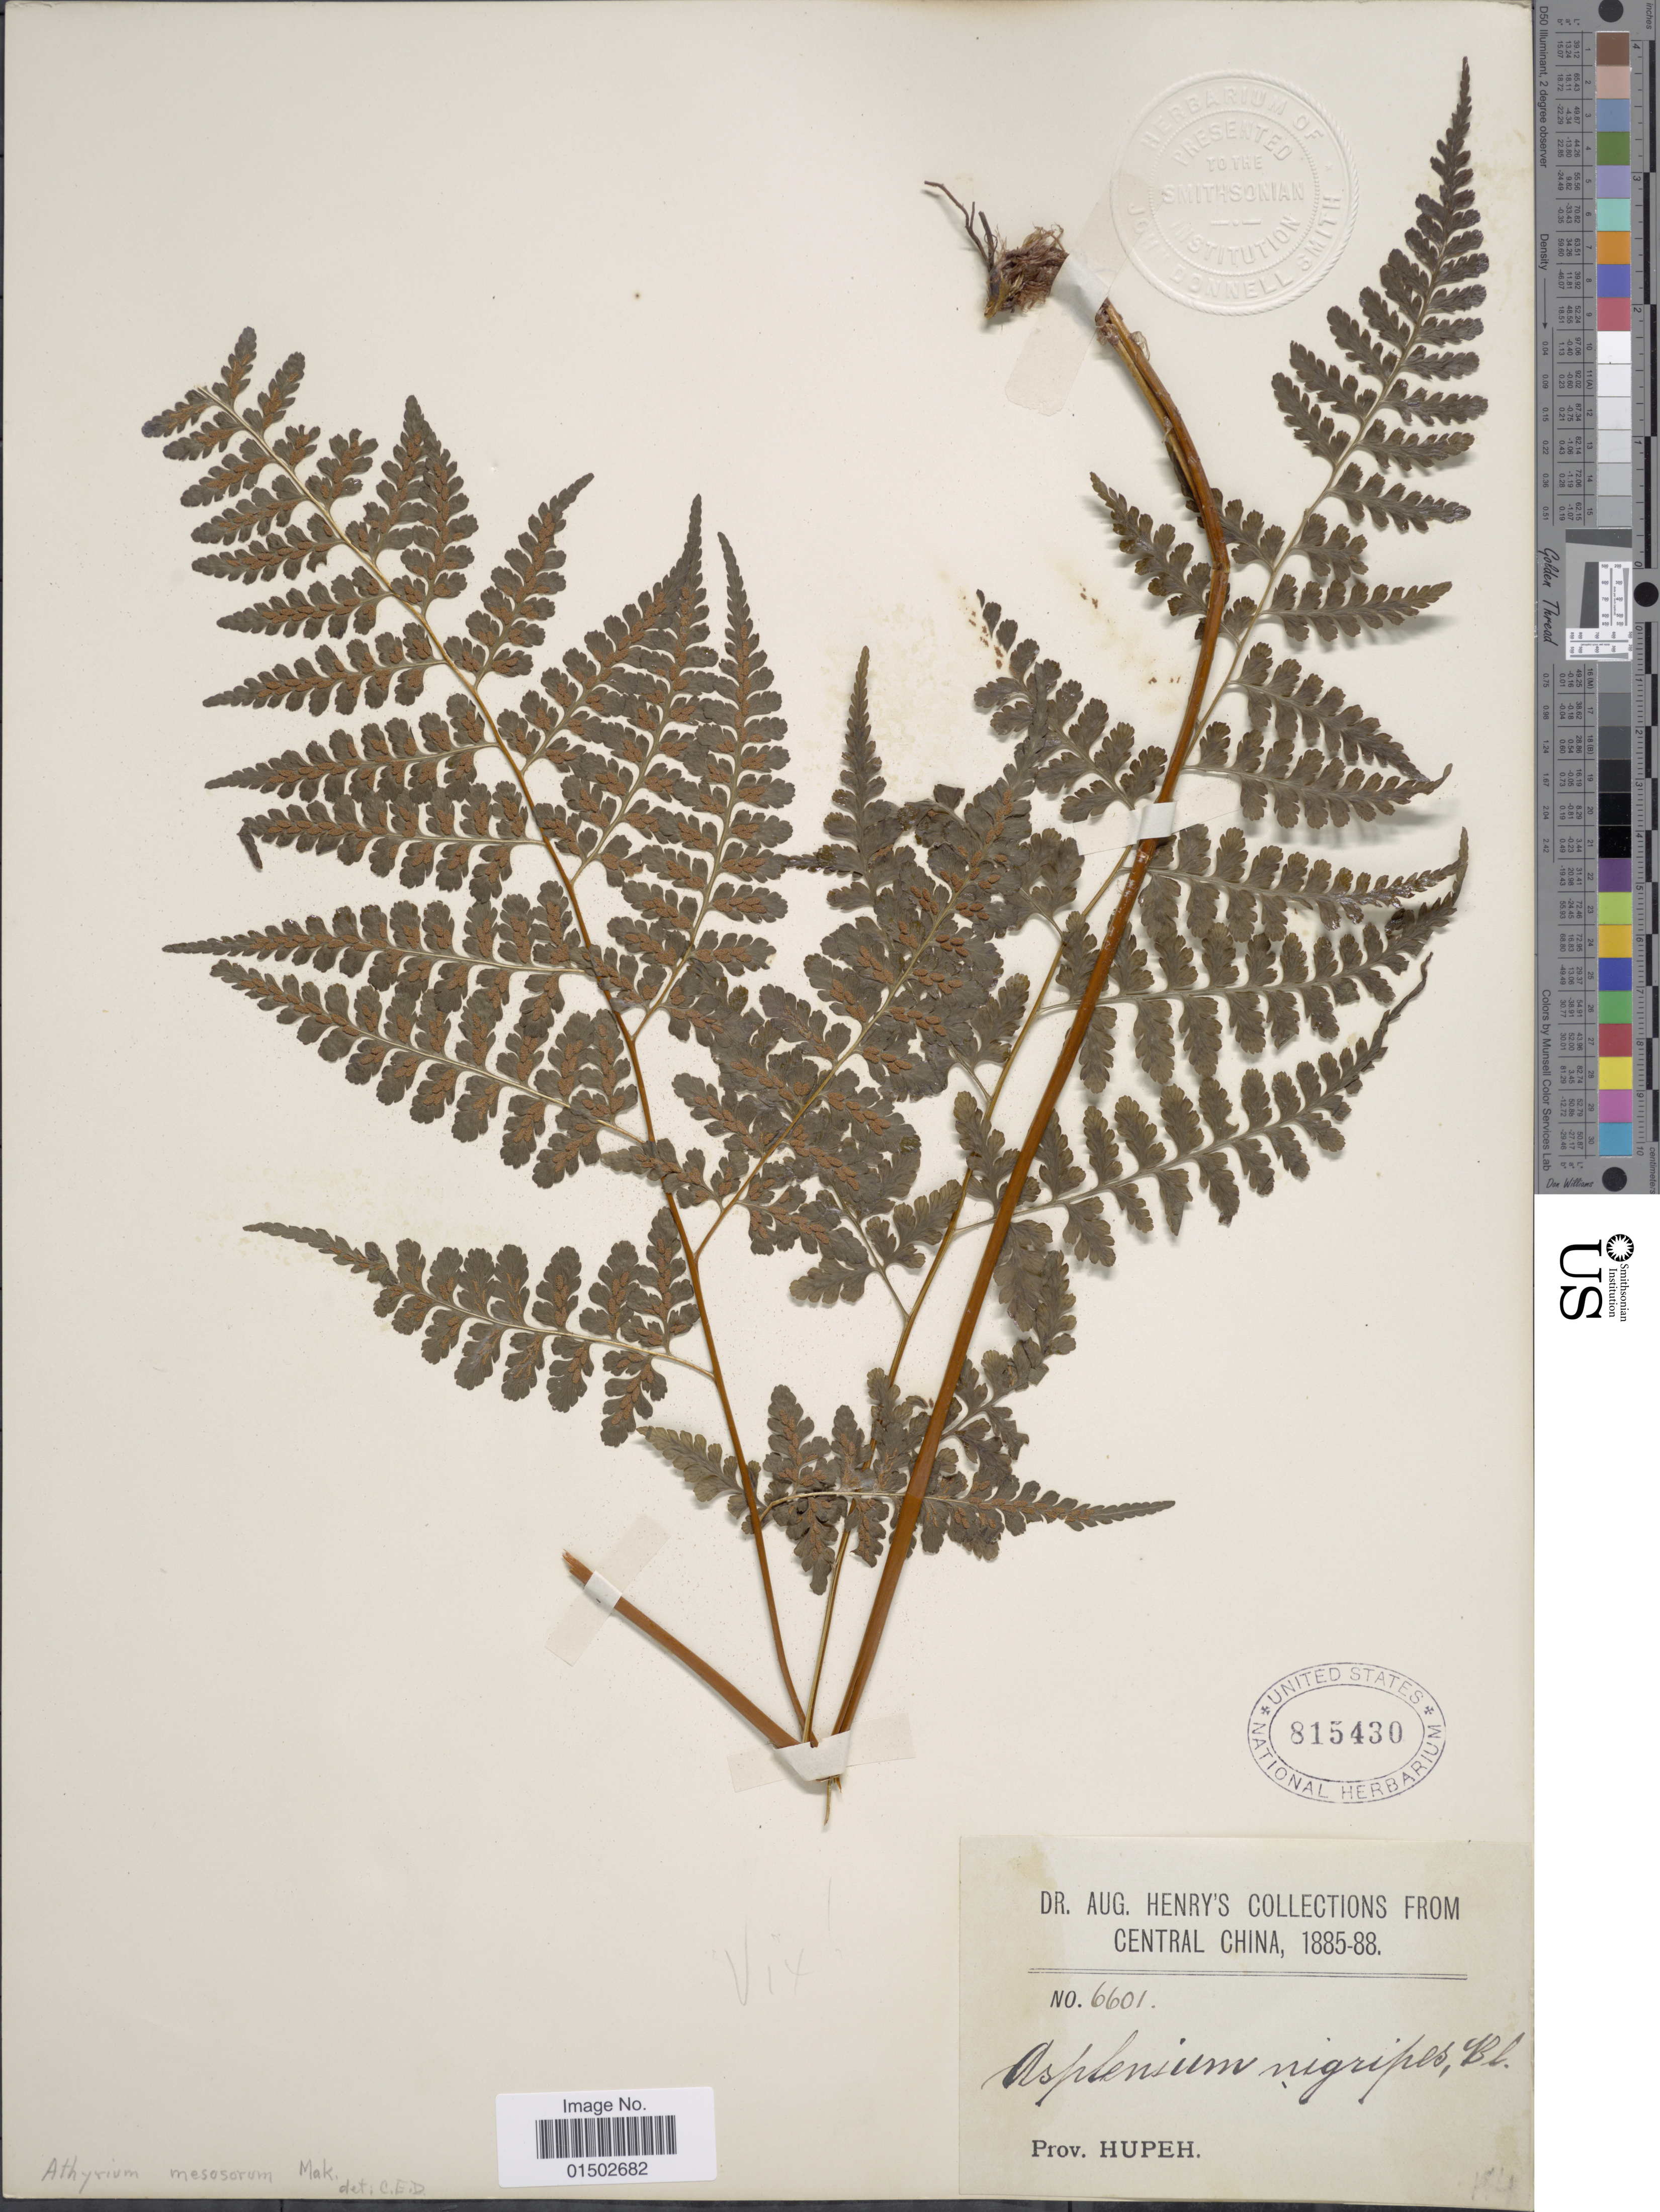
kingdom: Plantae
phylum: Tracheophyta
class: Polypodiopsida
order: Polypodiales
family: Rhachidosoraceae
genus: Rhachidosorus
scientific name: Rhachidosorus mesosorus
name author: (Makino) Ching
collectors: A. Henry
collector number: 6601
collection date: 1885/1888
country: China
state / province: Hubei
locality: Central China, Prov. Hupeh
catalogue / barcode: US 815430